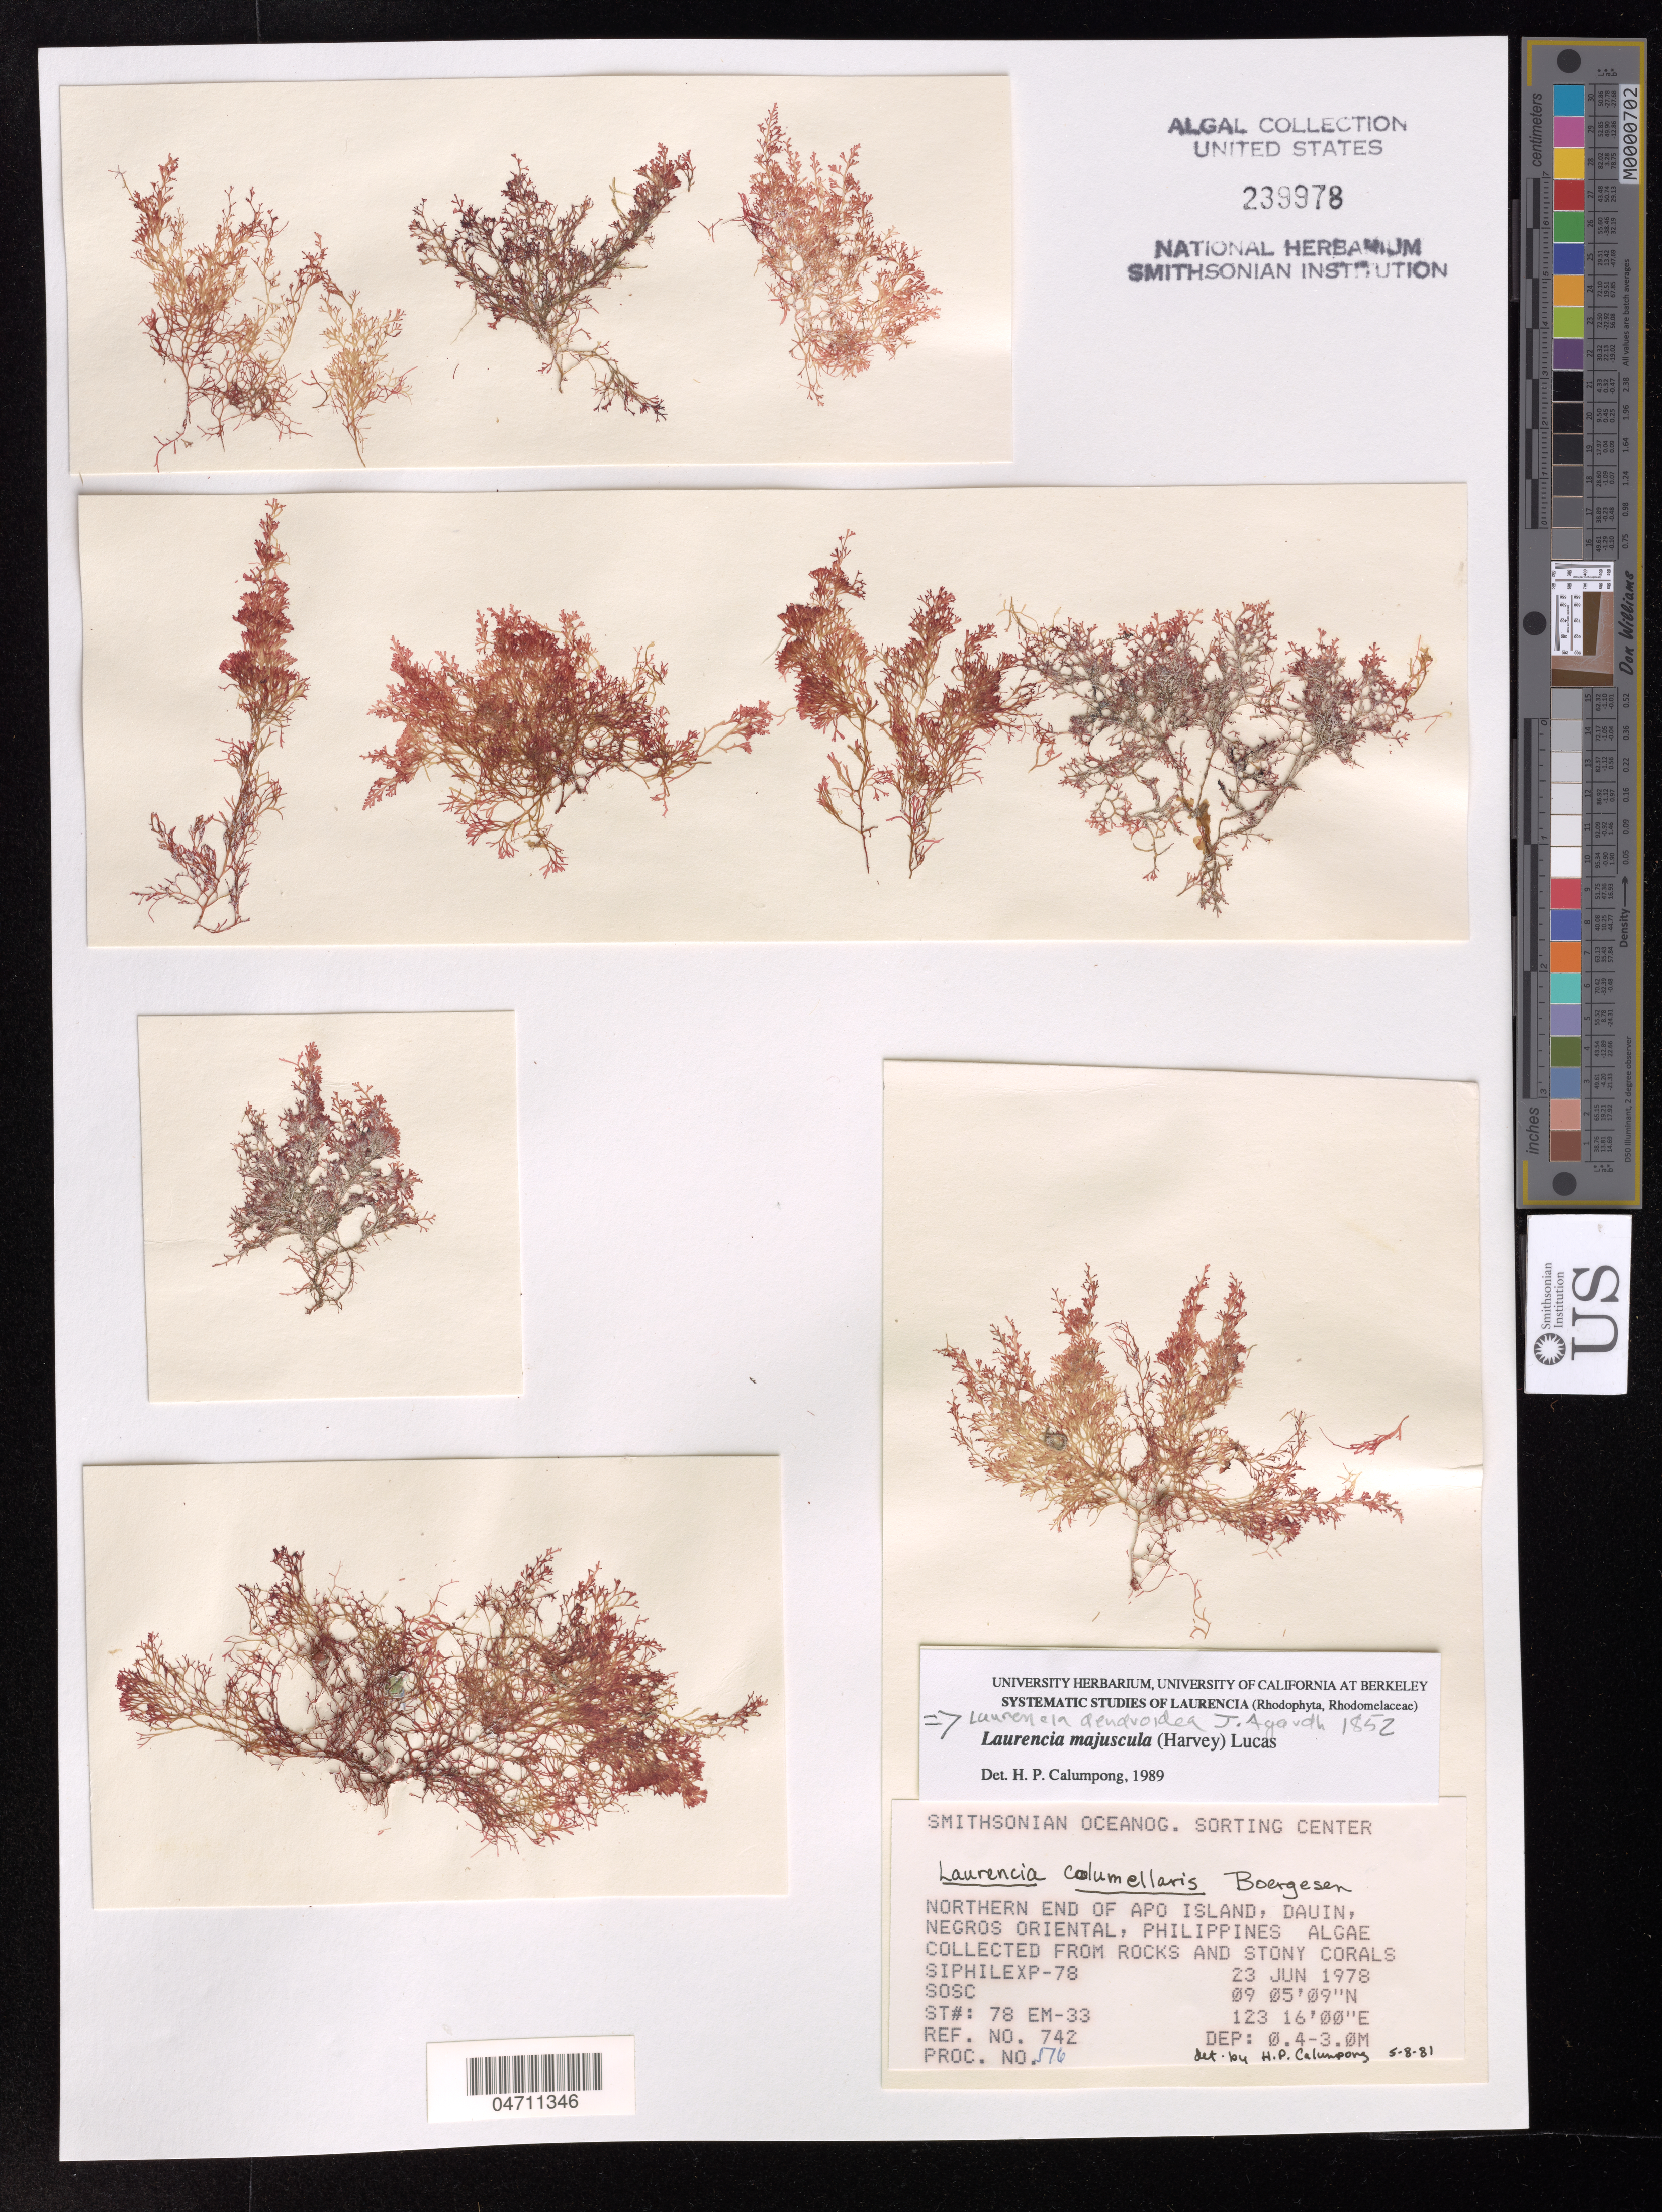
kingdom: Plantae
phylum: Rhodophyta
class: Florideophyceae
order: Ceramiales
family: Rhodomelaceae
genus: Laurencia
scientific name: Laurencia majuscula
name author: (Harv.) A.H.S. Lucas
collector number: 742/176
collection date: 1978-06-23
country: Philippines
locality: Northern end of Apo Island, Dauin, Negros Oriental.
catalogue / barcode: US 239978